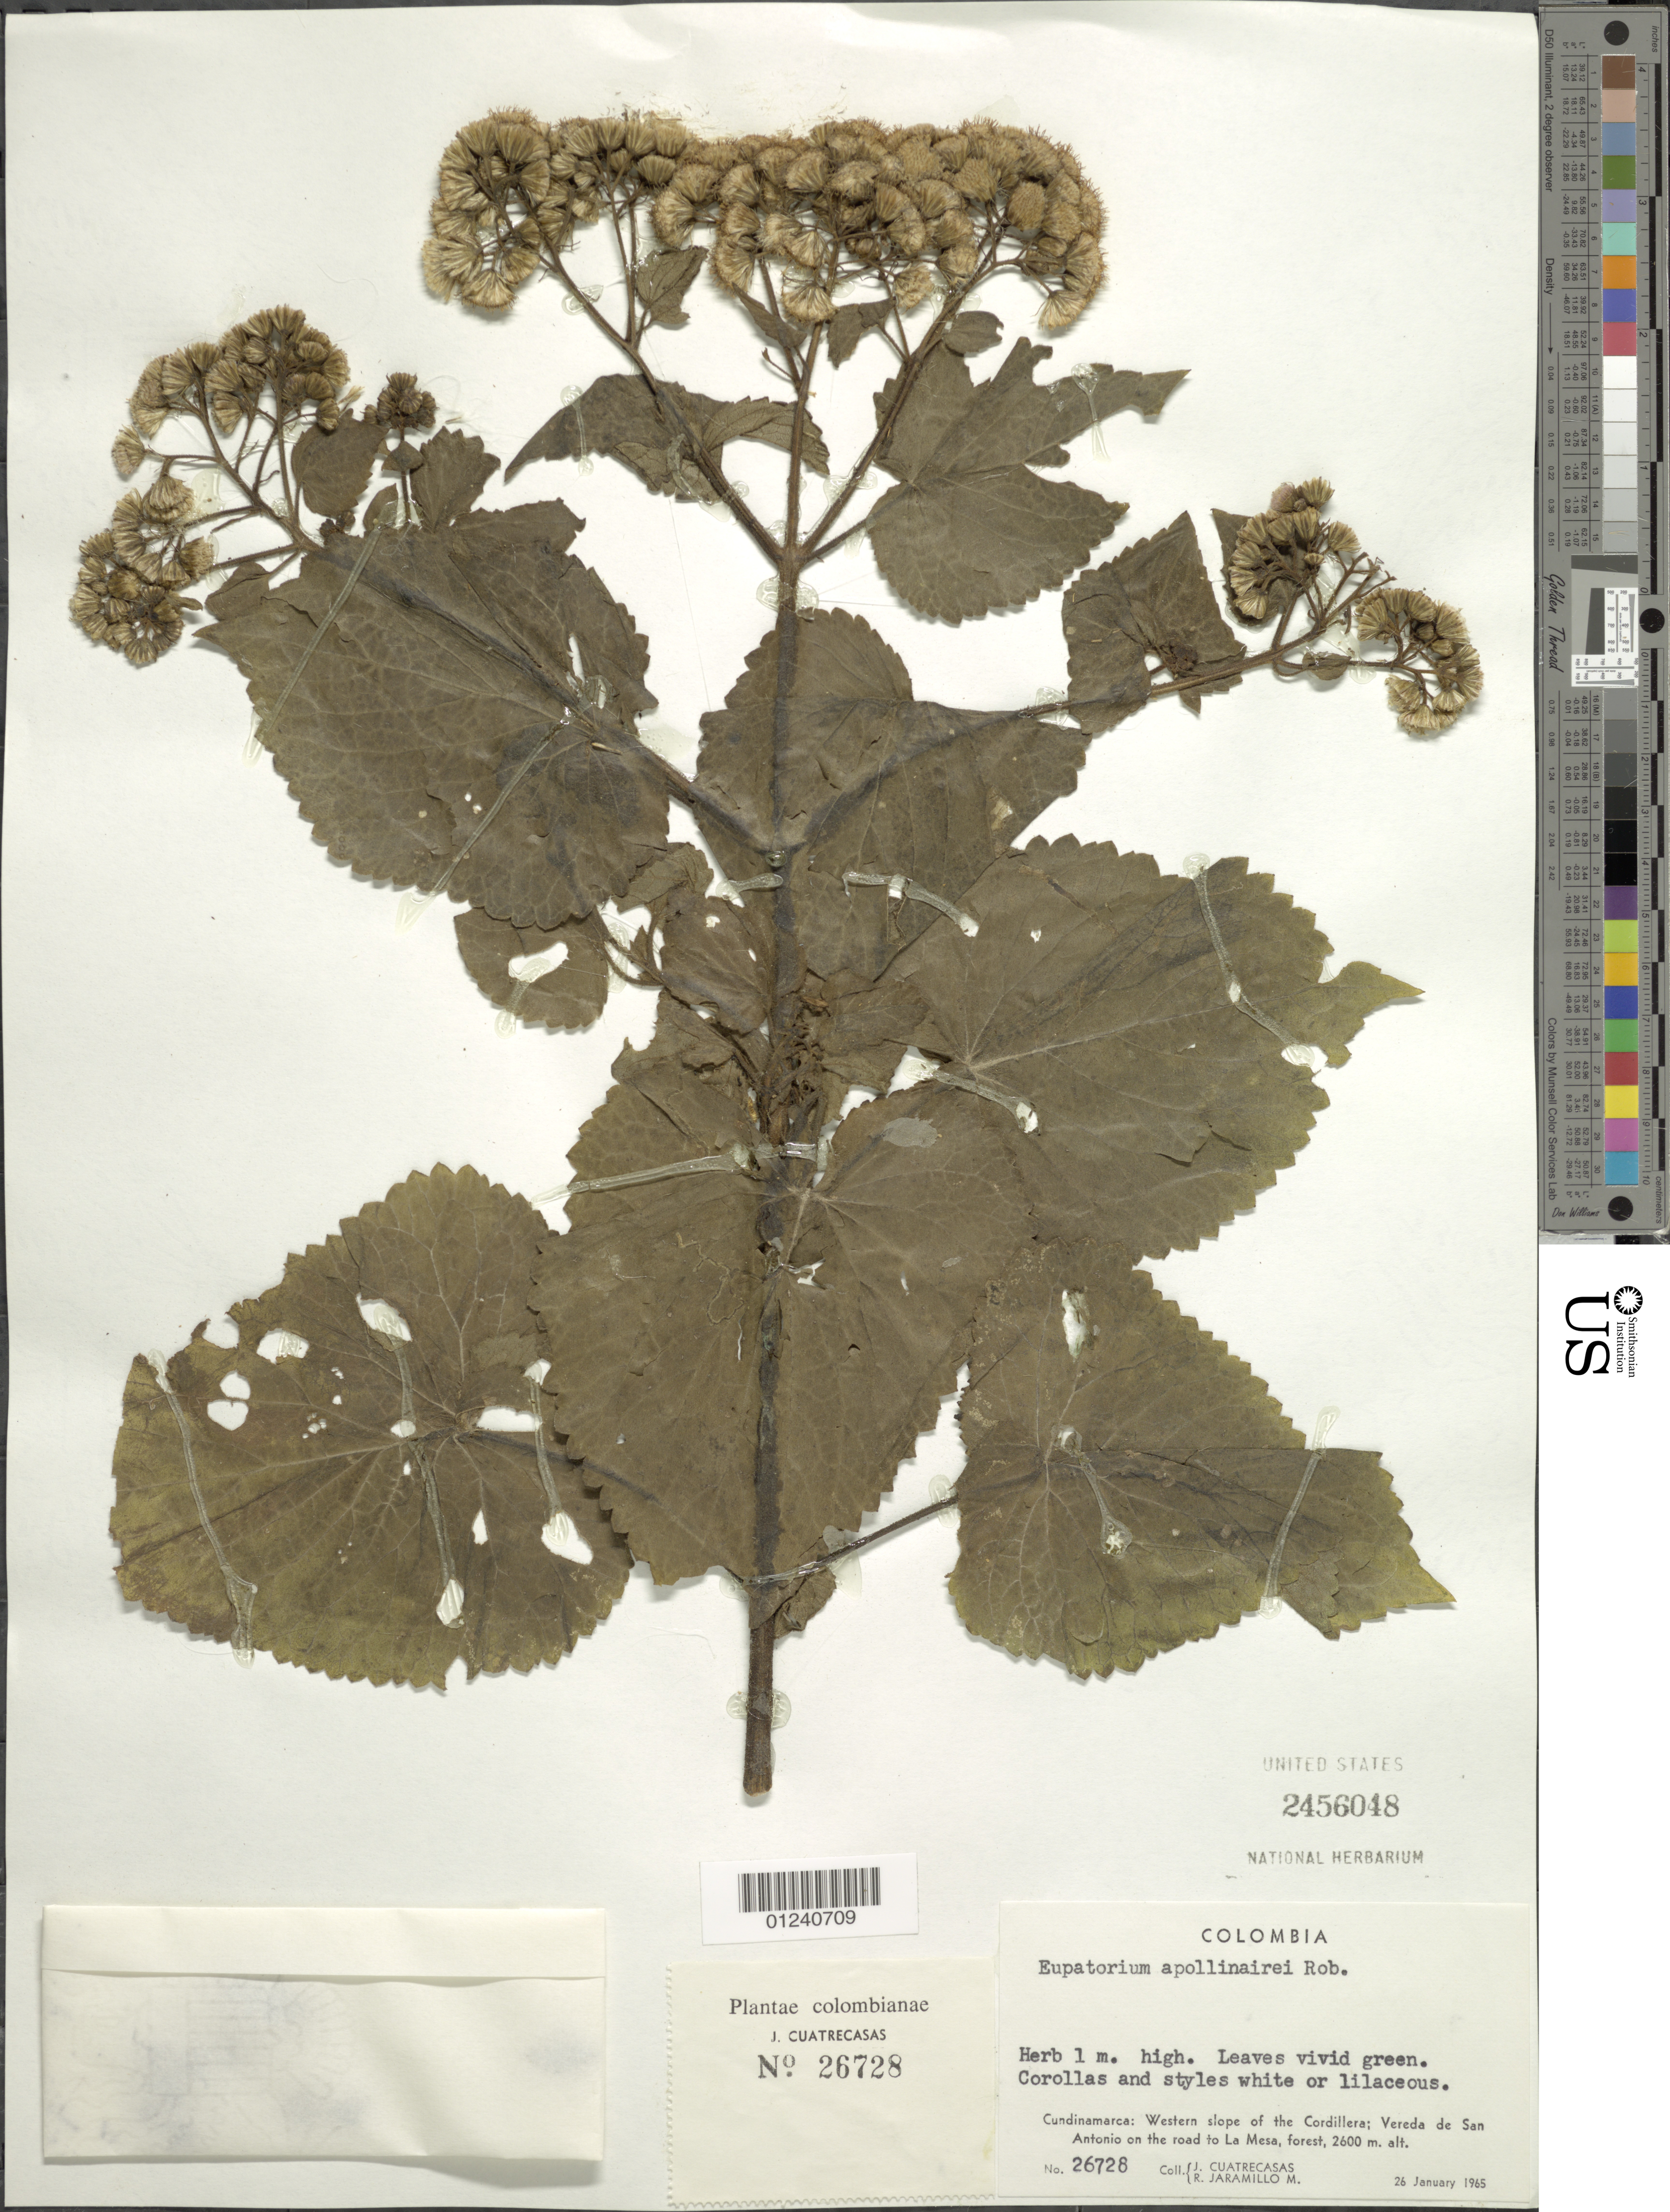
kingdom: Plantae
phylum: Tracheophyta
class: Magnoliopsida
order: Asterales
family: Asteraceae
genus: Ageratina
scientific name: Ageratina apollinairei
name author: (B.L. Rob.) R.M. King & H. Rob.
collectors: J. Cuatrecasas & R. Jaramillo M.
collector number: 26728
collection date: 1965-01-26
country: Colombia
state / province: Cundinamarca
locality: Western slope of the Cordillera; Vereda de San Antonio on the road to La Mesa.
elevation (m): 2600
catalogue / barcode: US 2456048